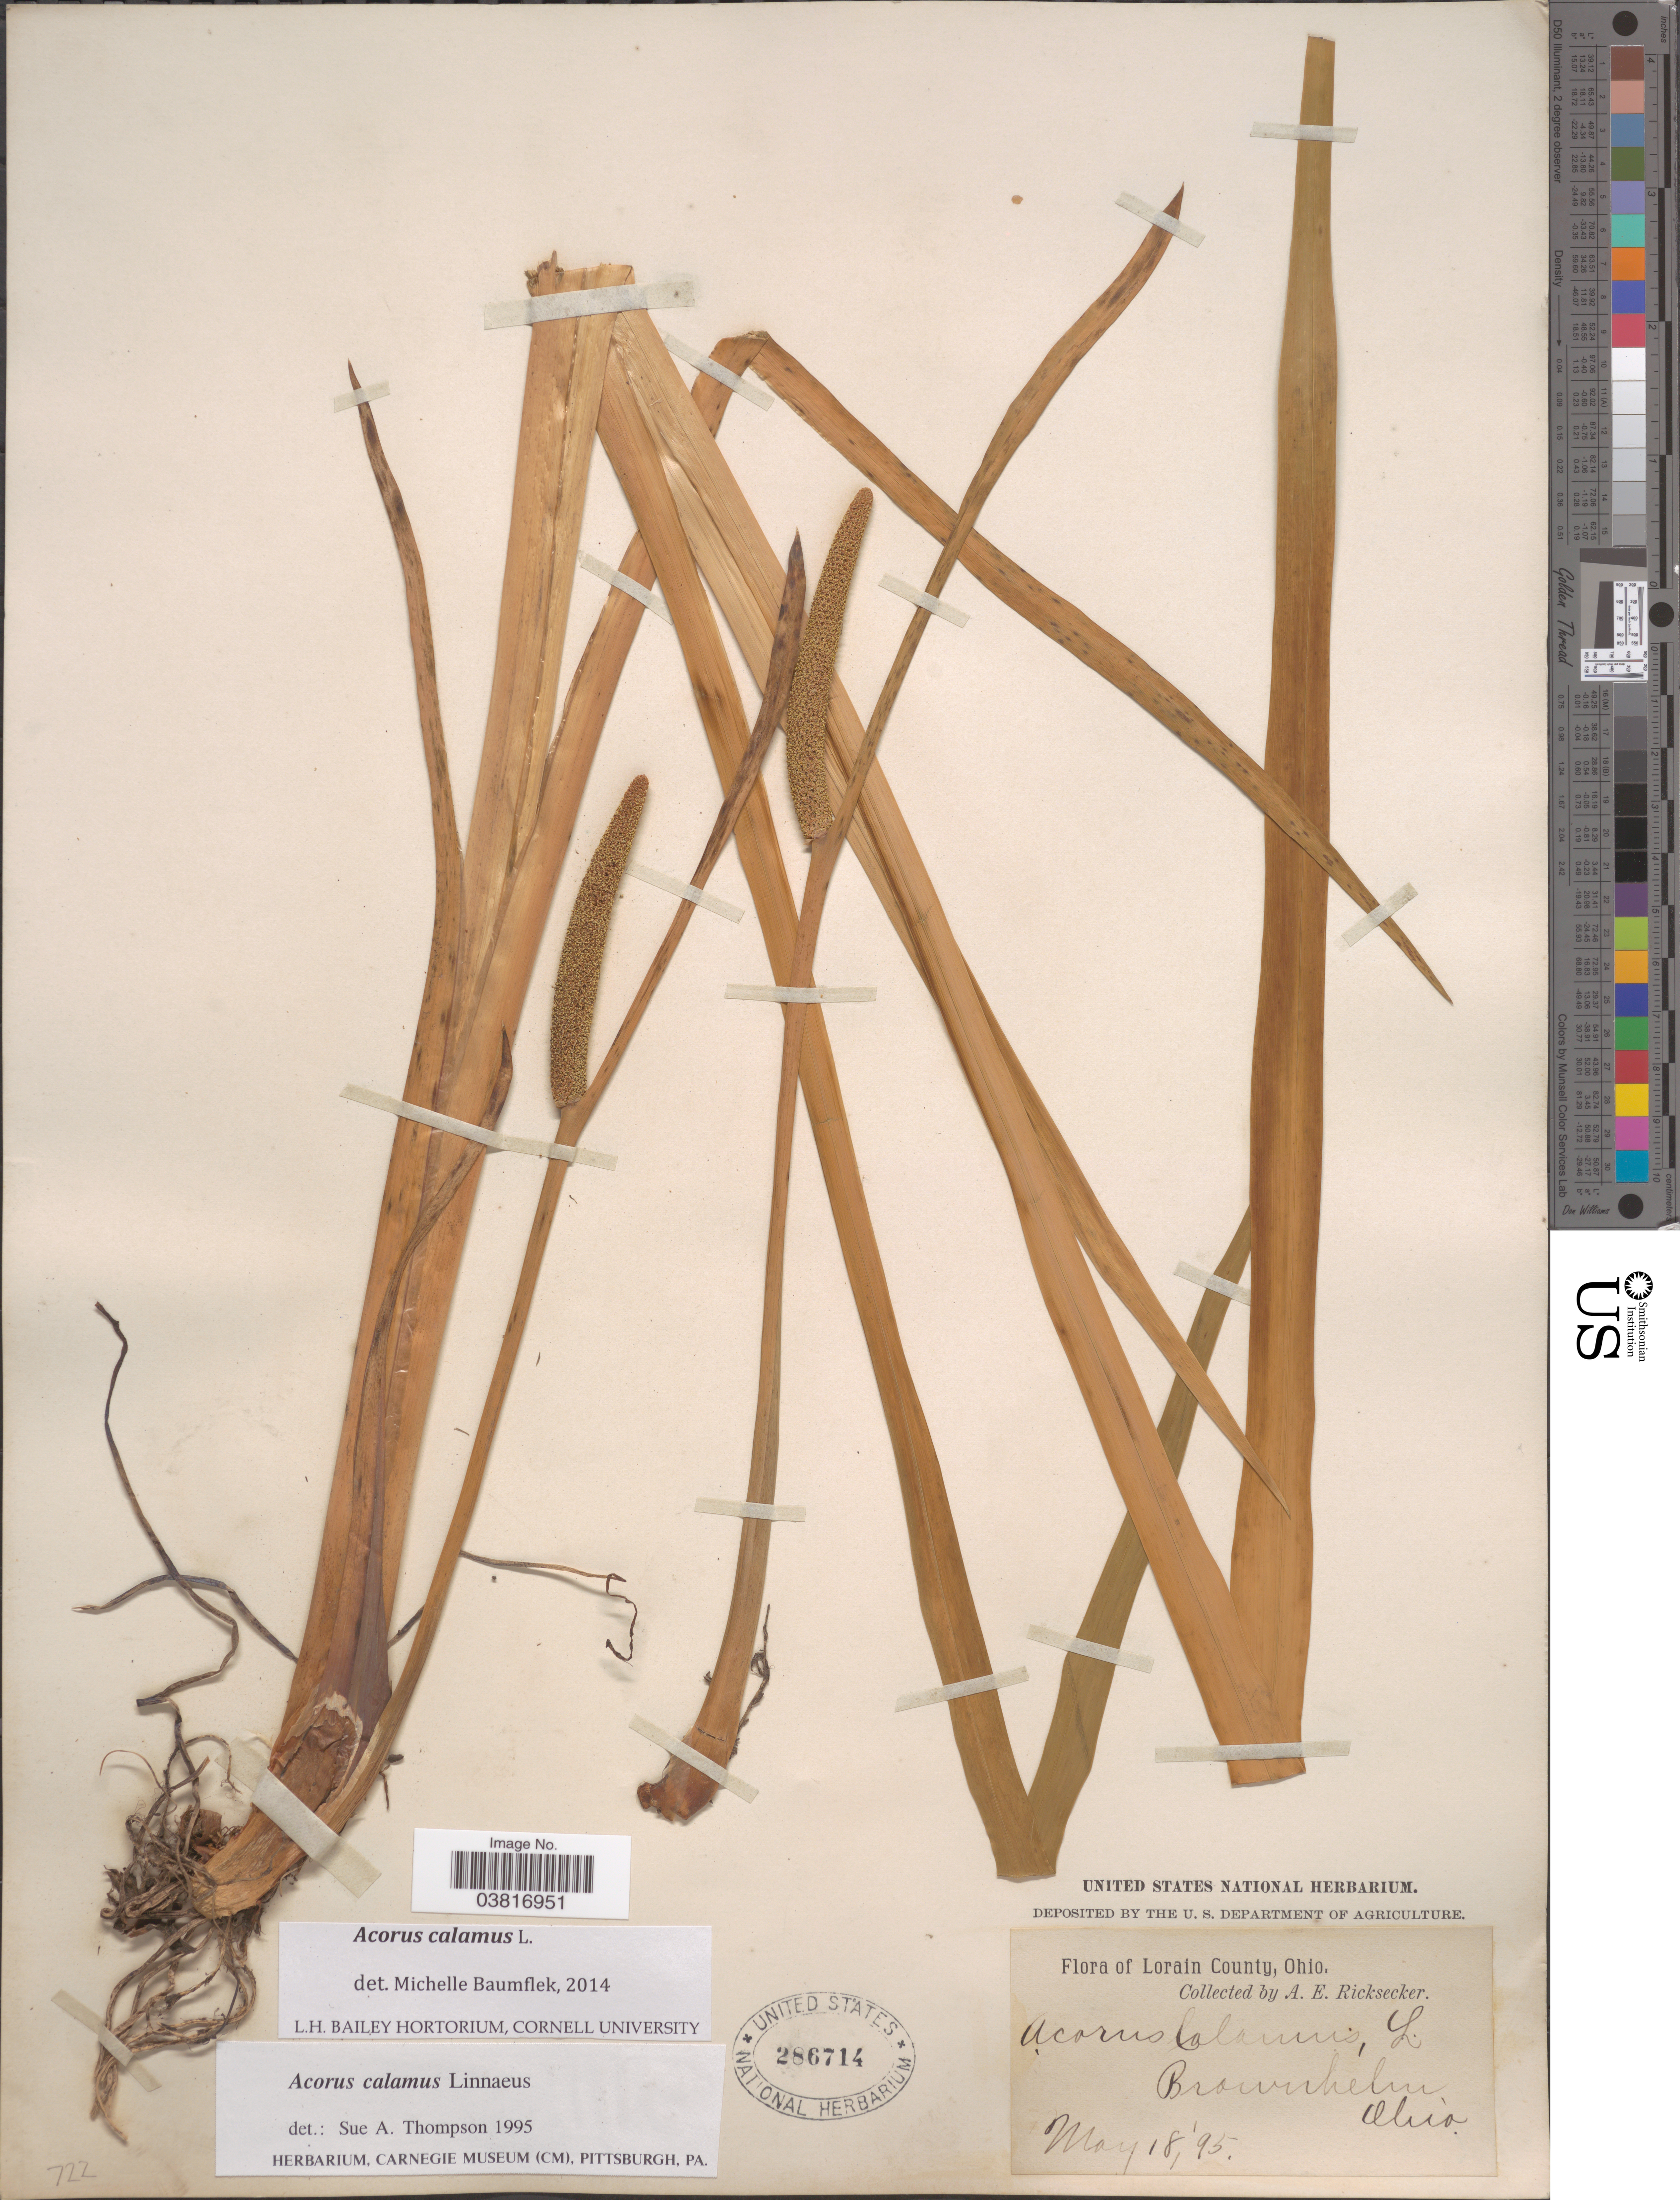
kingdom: Plantae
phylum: Tracheophyta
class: Liliopsida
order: Acorales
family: Acoraceae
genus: Acorus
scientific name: Acorus calamus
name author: L.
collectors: A. E. Ricksecker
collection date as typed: Transcribed d/m/y: 18/5/95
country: United States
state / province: Ohio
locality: Lorain County. Brownhelm.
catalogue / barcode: US 286714